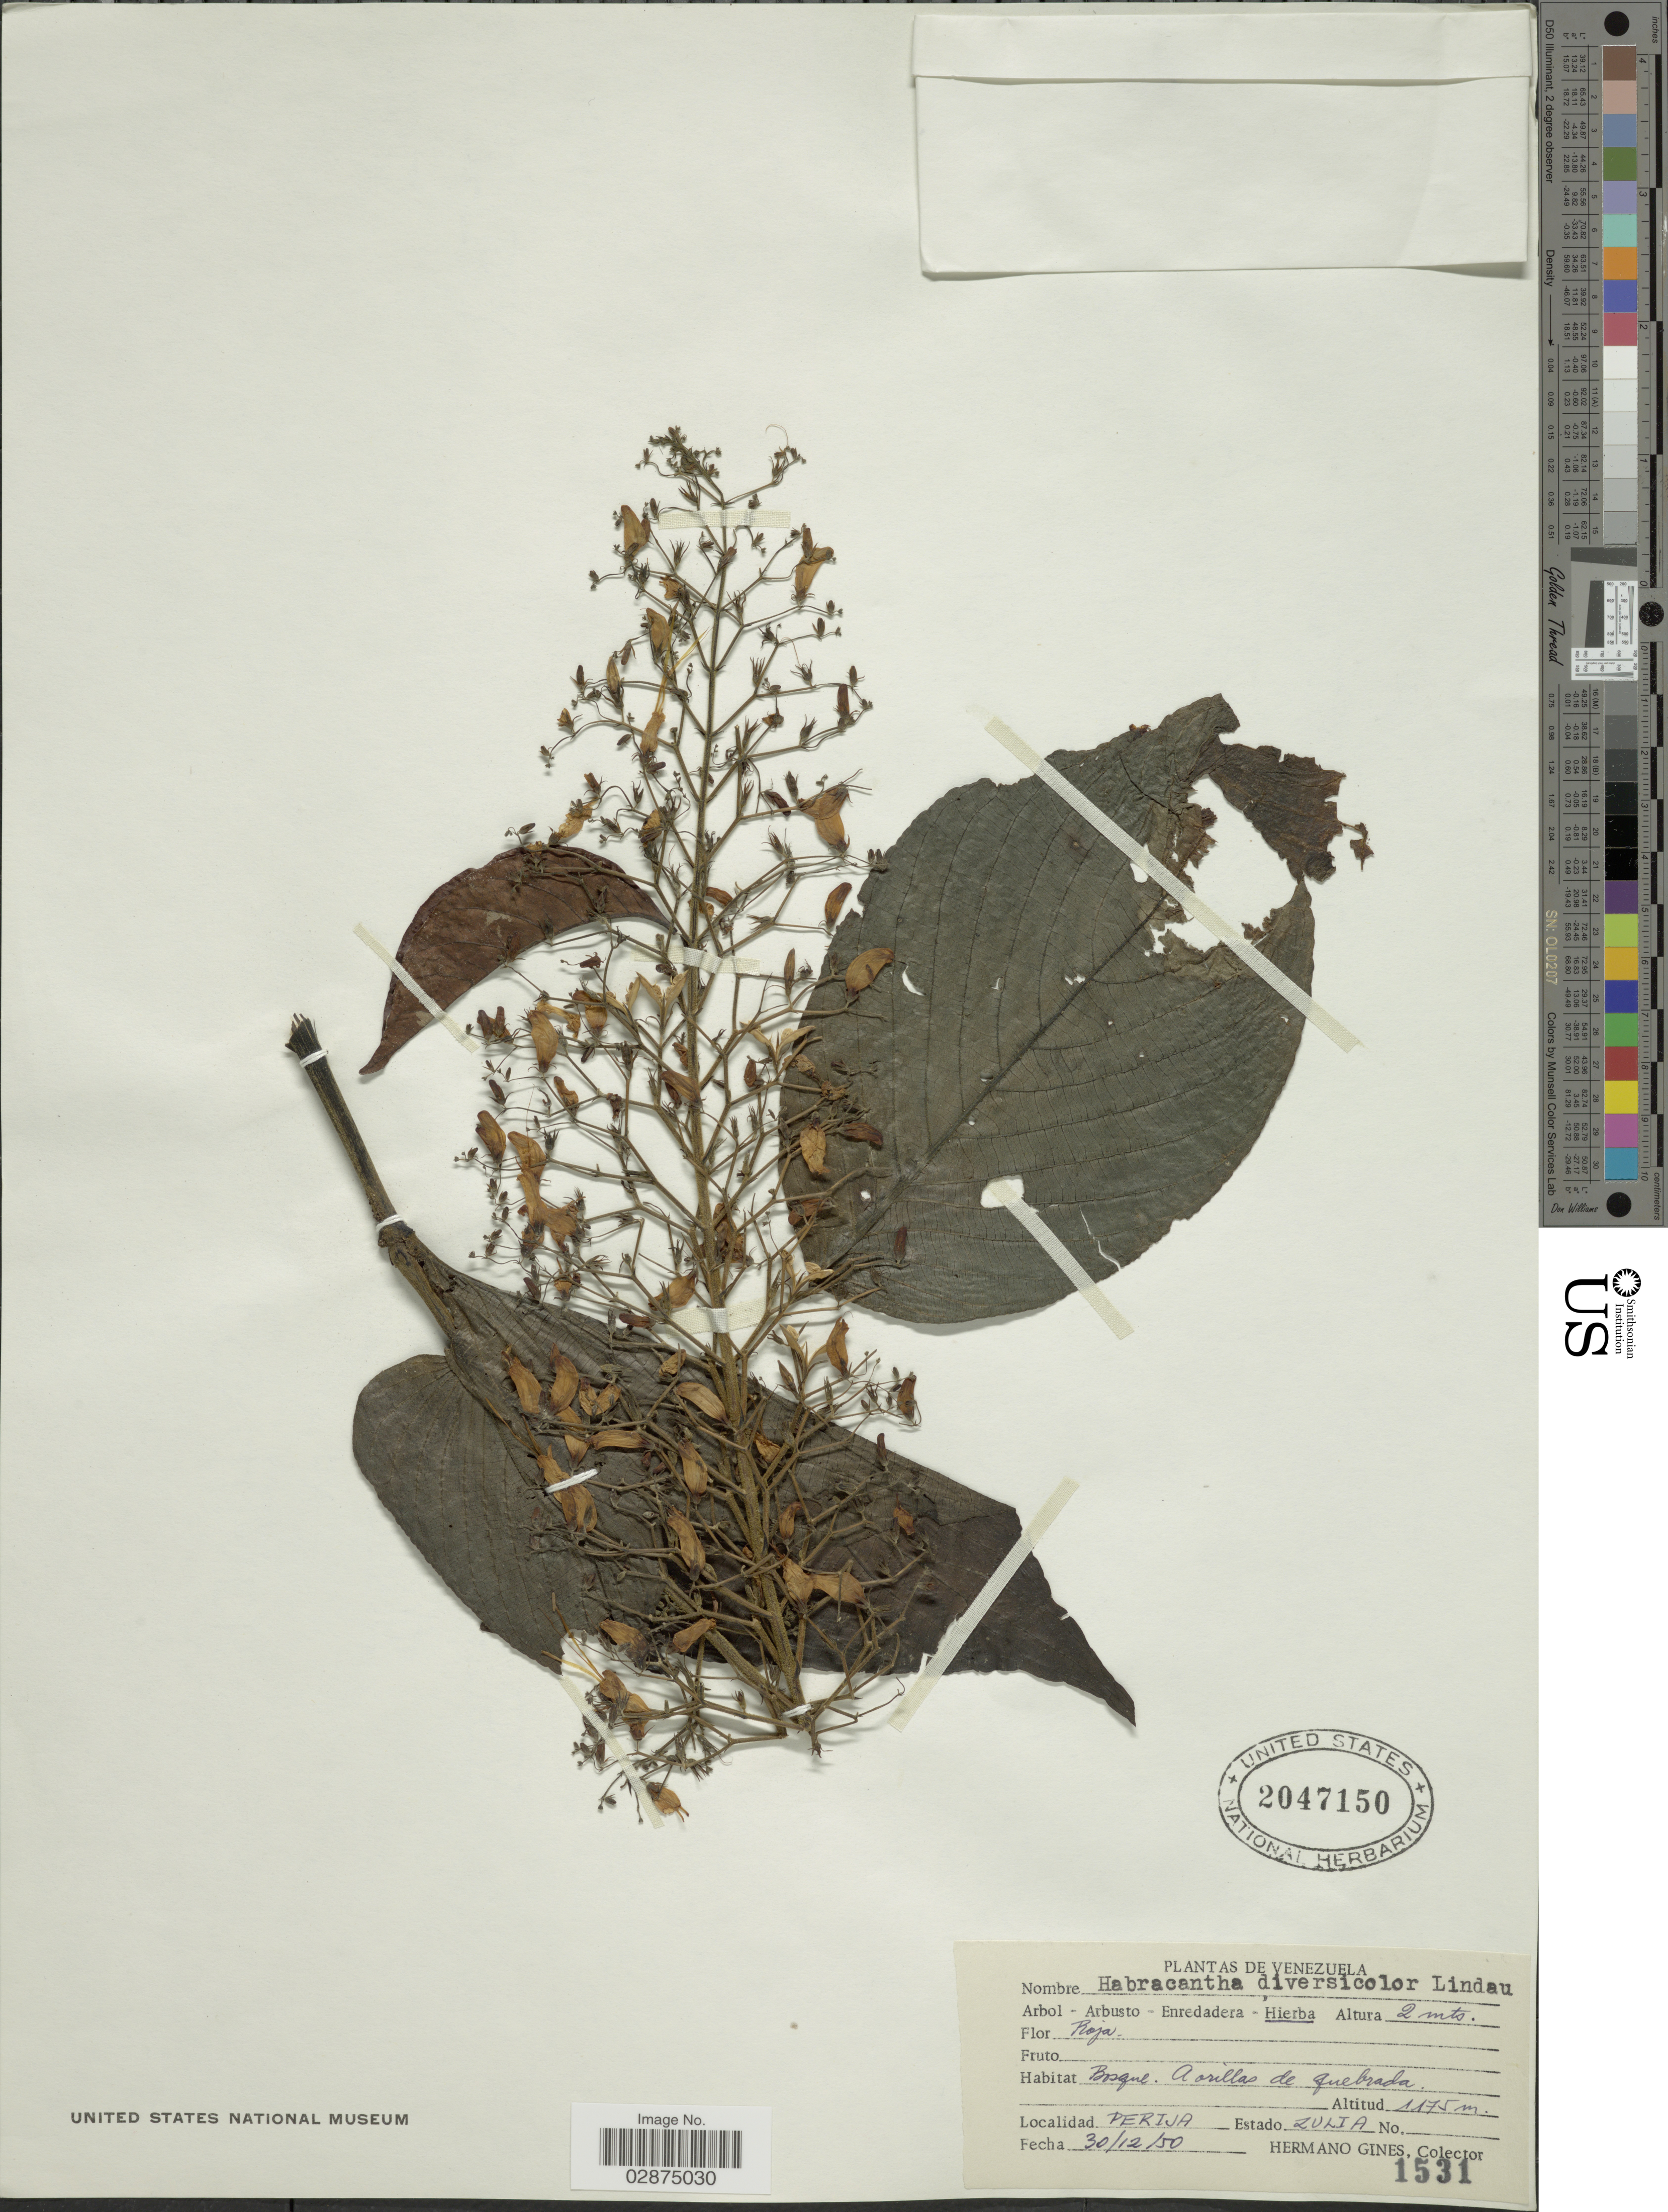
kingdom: Plantae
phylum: Tracheophyta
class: Magnoliopsida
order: Lamiales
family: Acanthaceae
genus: Habracanthus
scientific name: Habracanthus diversicolor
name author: Lindau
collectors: Bro. Gines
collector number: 1531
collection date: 1950-12-30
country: Venezuela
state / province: Zulia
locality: Perija. Estado Zulia.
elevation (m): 1175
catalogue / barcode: US 2047150